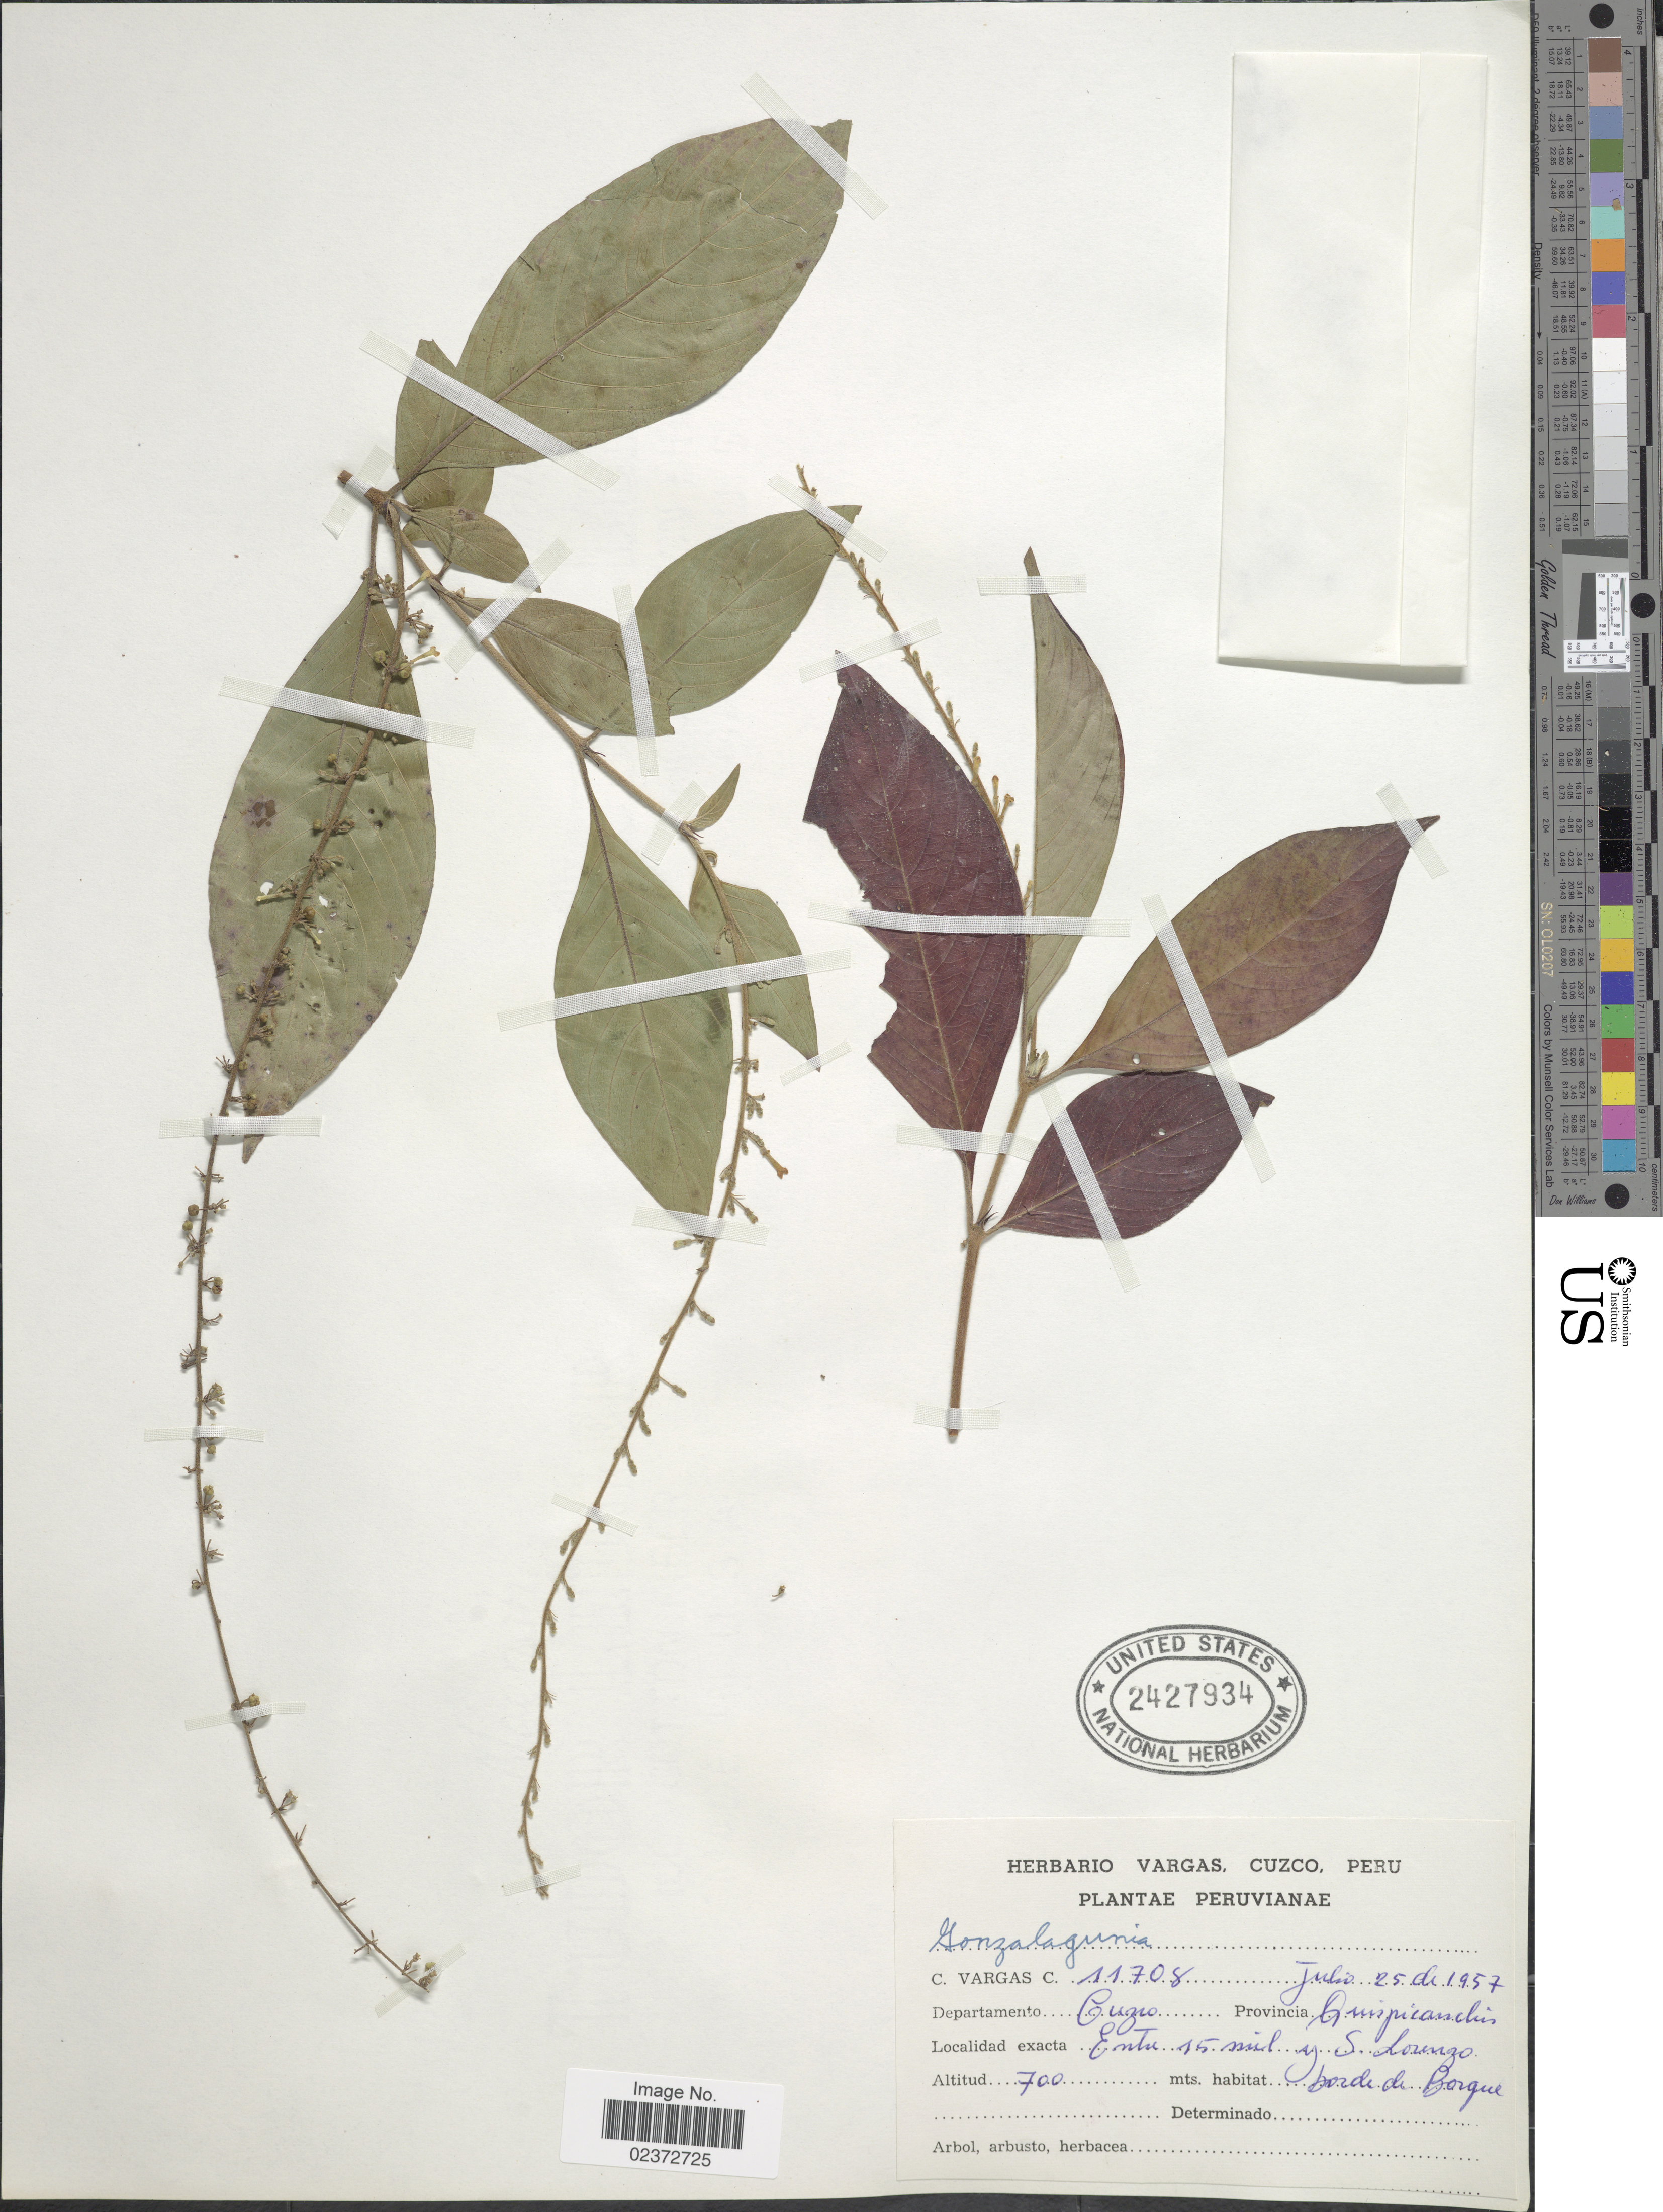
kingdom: Plantae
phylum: Tracheophyta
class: Magnoliopsida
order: Gentianales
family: Rubiaceae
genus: Gonzalagunia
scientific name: Gonzalagunia sp.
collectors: C. Vargas Calderón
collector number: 11708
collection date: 1957-07-25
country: Peru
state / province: Cusco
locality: Departamento Cuzco, Provincia Quispicanchis, Entre 15 mil y S. Lorenzo, borde de Borque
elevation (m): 700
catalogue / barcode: US 2427934